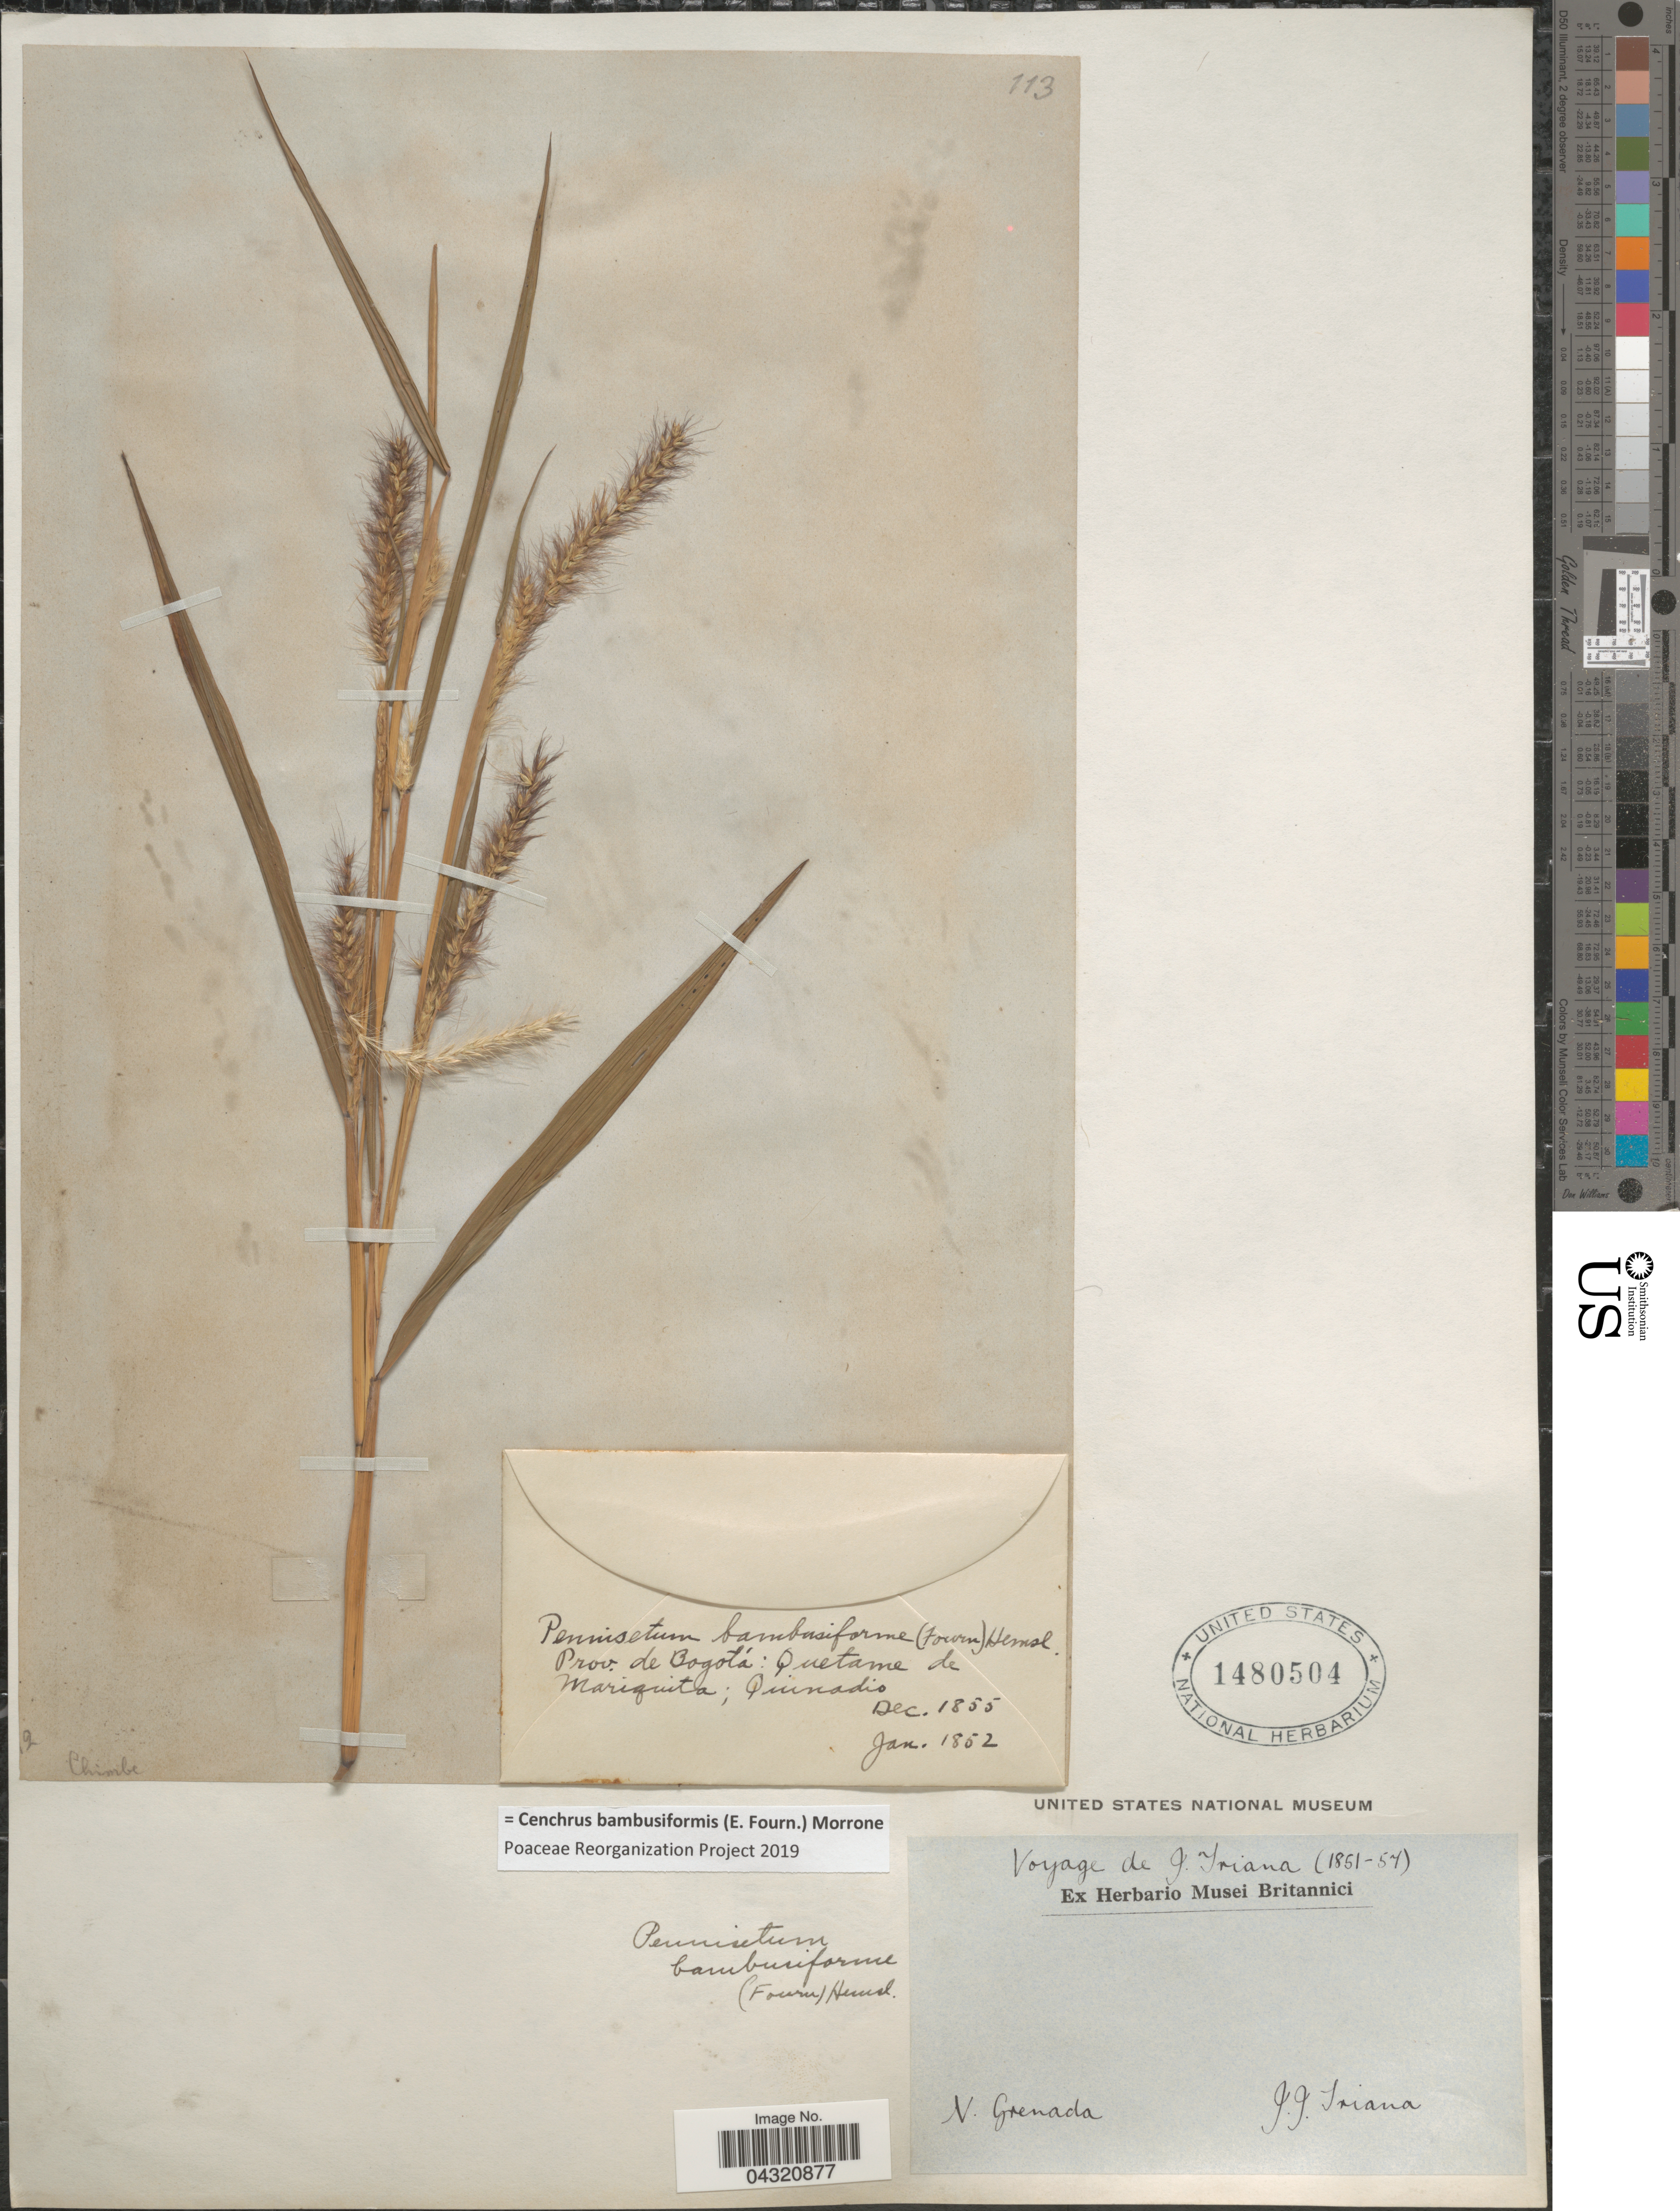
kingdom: Plantae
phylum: Tracheophyta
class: Liliopsida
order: Poales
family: Poaceae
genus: Cenchrus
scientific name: Cenchrus bambusiformis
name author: (E. Fourn.) Morrone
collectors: J. J. Triana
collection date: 1852-01/1855-12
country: Colombia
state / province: Bogota D.C.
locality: Quetame de Mariquita; Quinadio. Voyage de J. Triana (1851-57). N. Grenada.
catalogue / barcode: US 1480504